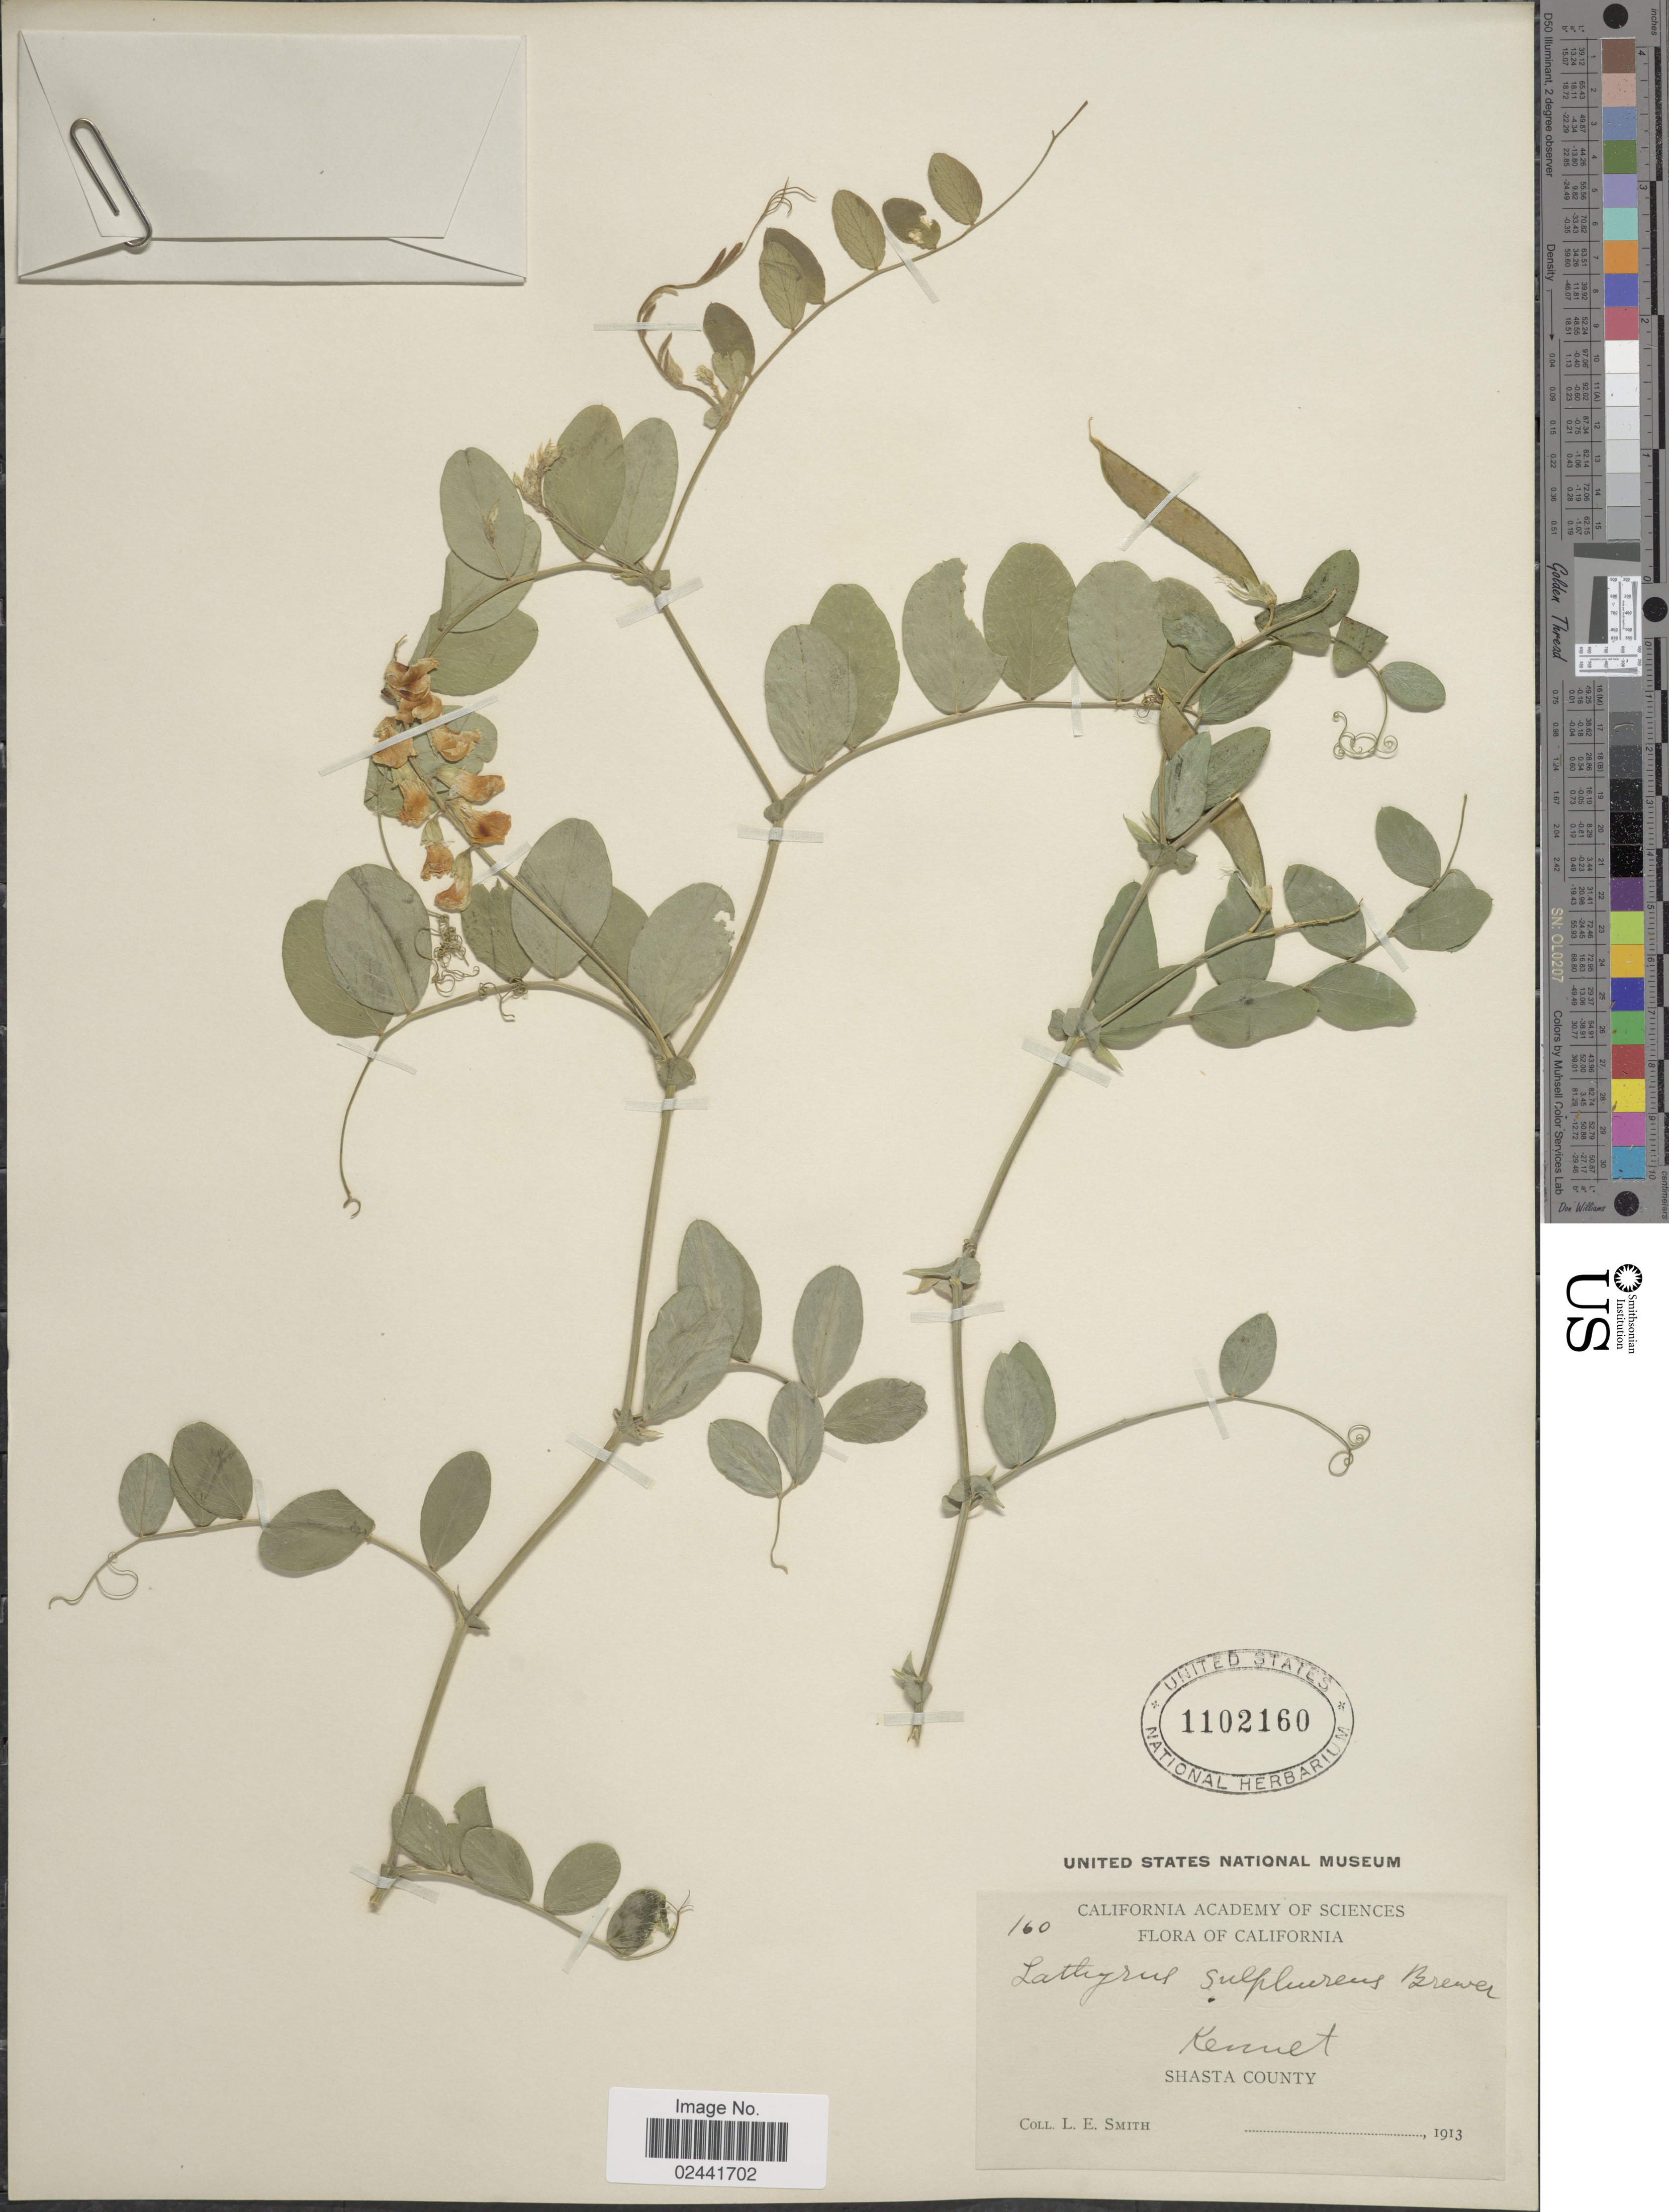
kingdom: Plantae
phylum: Tracheophyta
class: Magnoliopsida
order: Fabales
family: Fabaceae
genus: Lathyrus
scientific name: Lathyrus sulphureus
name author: W.H. Brewer ex A. Gray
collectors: L. E. Smith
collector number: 160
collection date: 1913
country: United States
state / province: California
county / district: Shasta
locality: Kennet, Shasta County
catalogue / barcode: US 1102160